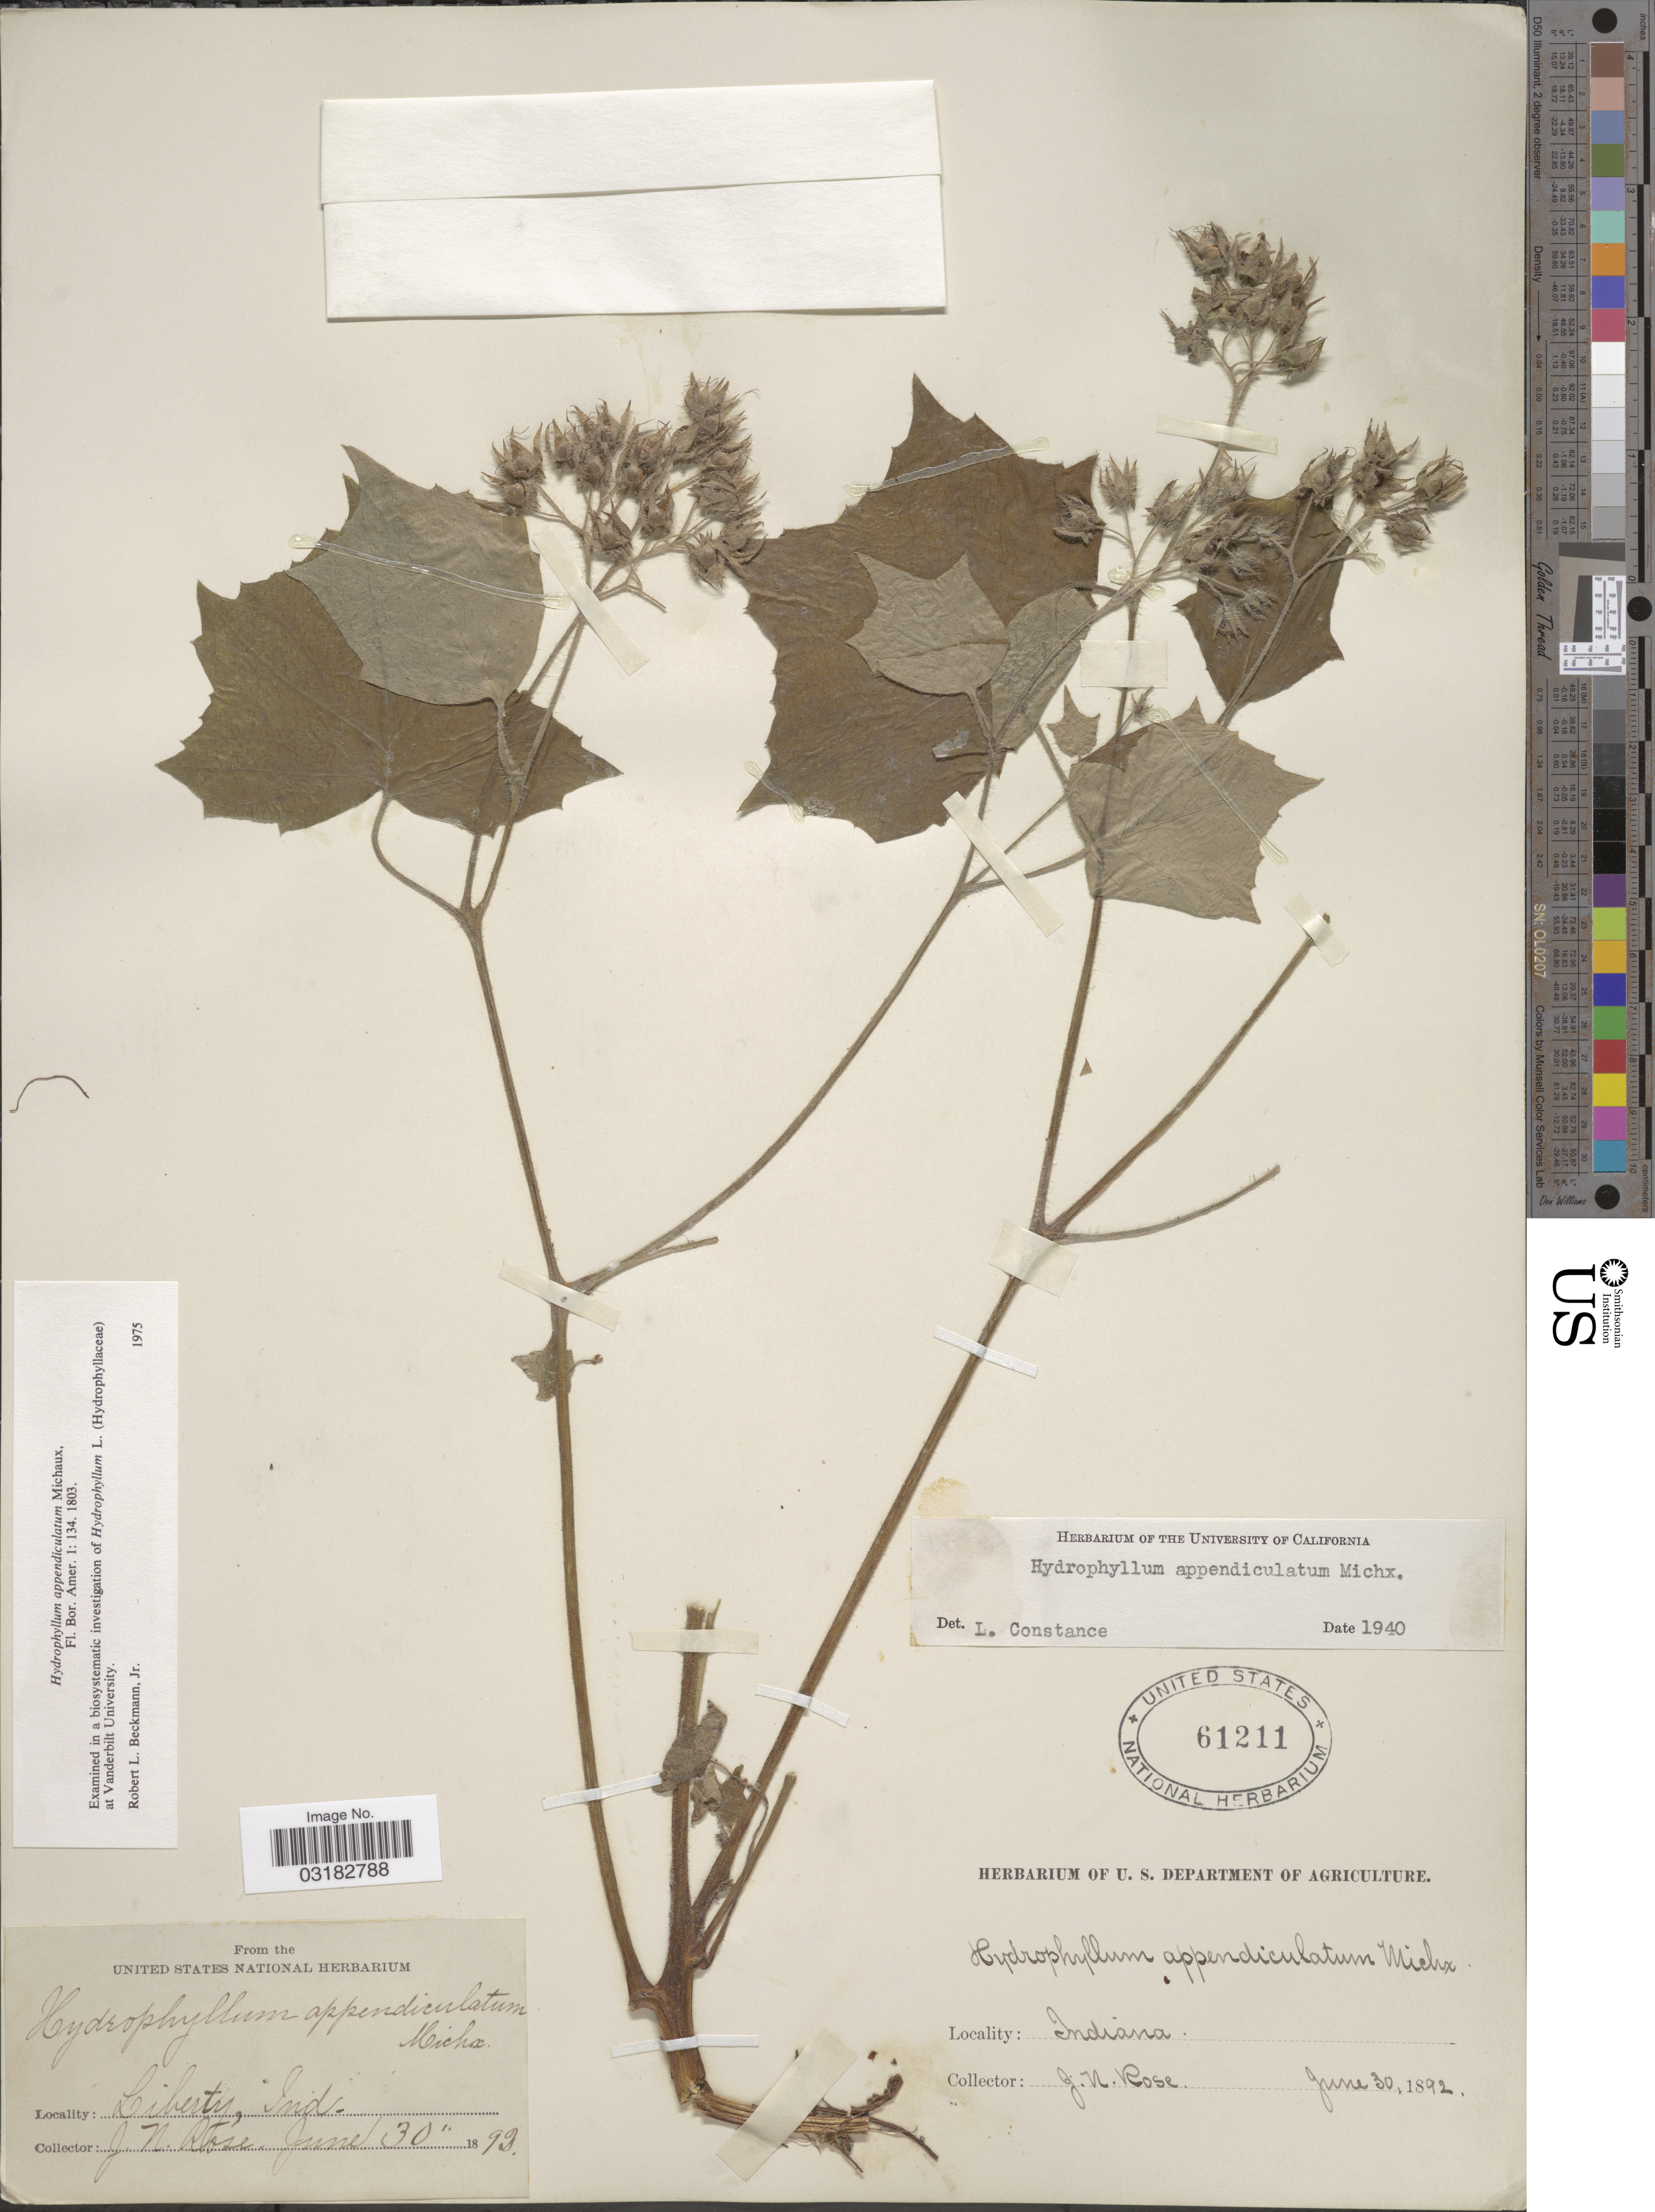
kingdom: Plantae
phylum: Tracheophyta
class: Magnoliopsida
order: Boraginales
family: Hydrophyllaceae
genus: Hydrophyllum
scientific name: Hydrophyllum appendiculatum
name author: Michx.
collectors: J. N. Rose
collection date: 1892-06-30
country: United States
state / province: Indiana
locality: Liberty.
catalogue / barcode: US 61211